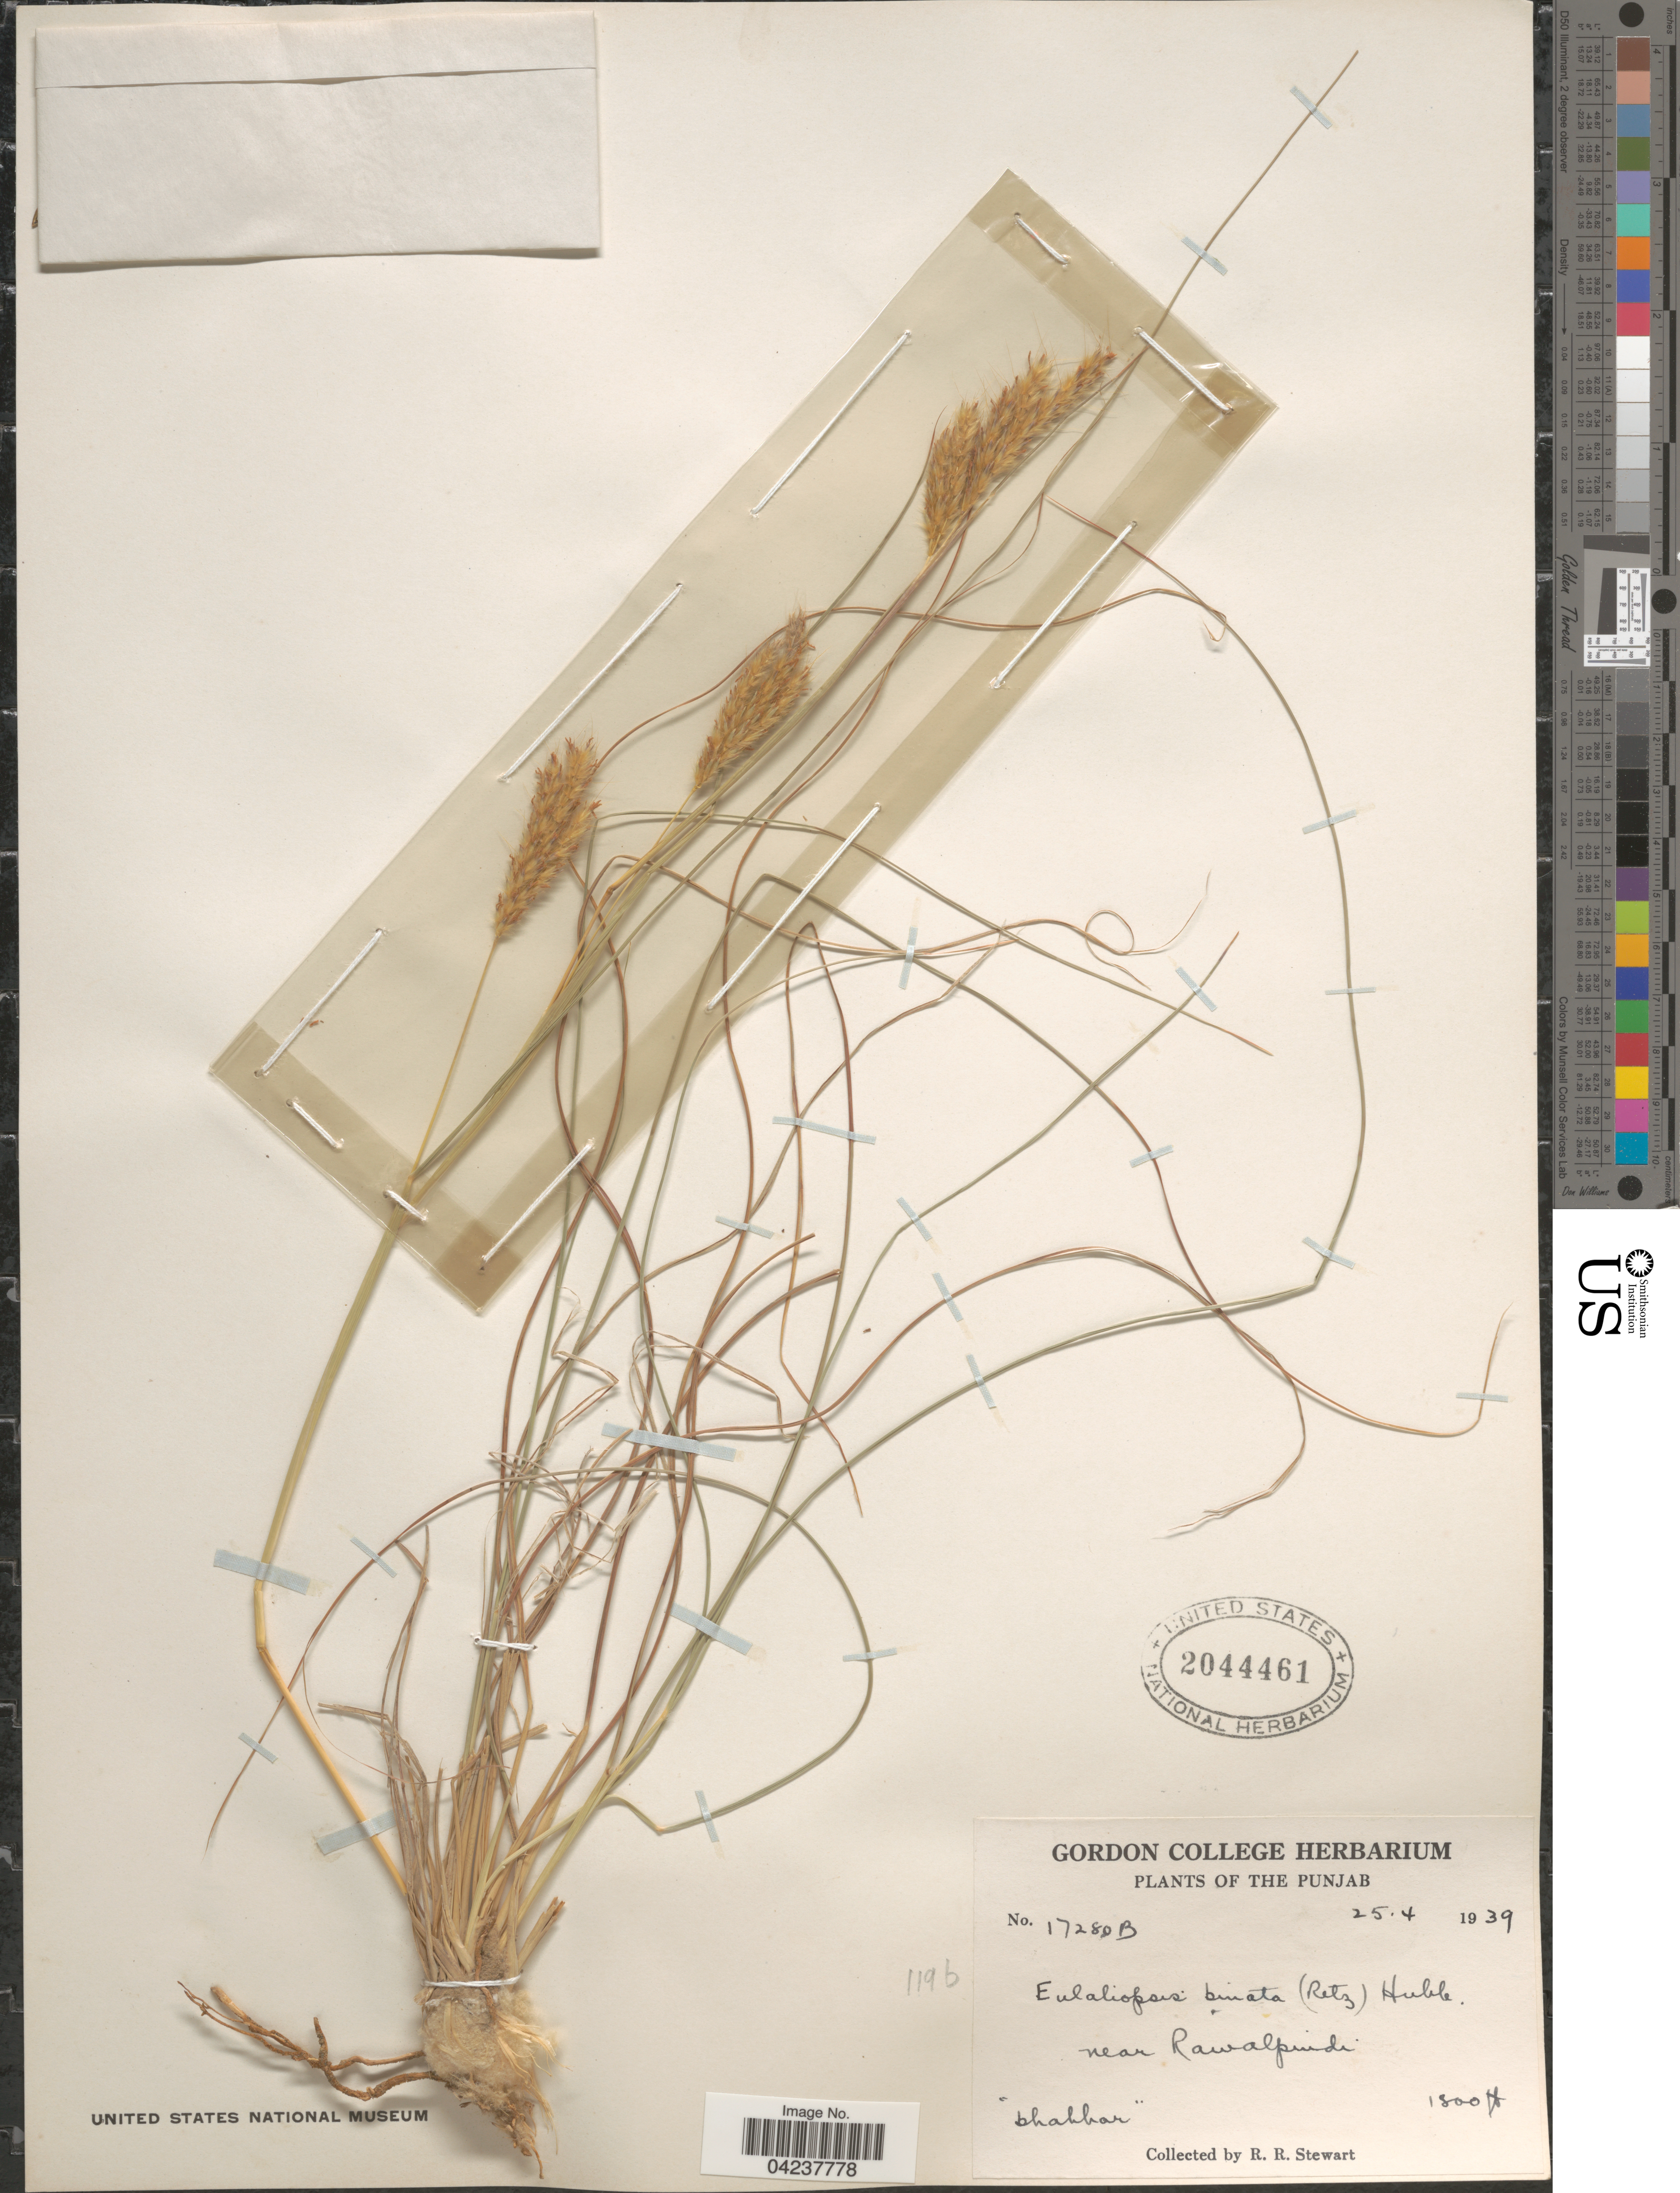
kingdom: Plantae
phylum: Tracheophyta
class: Liliopsida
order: Poales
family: Poaceae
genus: Eulaliopsis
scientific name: Eulaliopsis binata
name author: (Retz.) C. E. Hubb.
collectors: R. Stewart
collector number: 17280B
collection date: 1939-04-25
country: Pakistan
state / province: Punjab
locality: Near Rawalpindi.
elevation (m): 549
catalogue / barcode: US 2044461